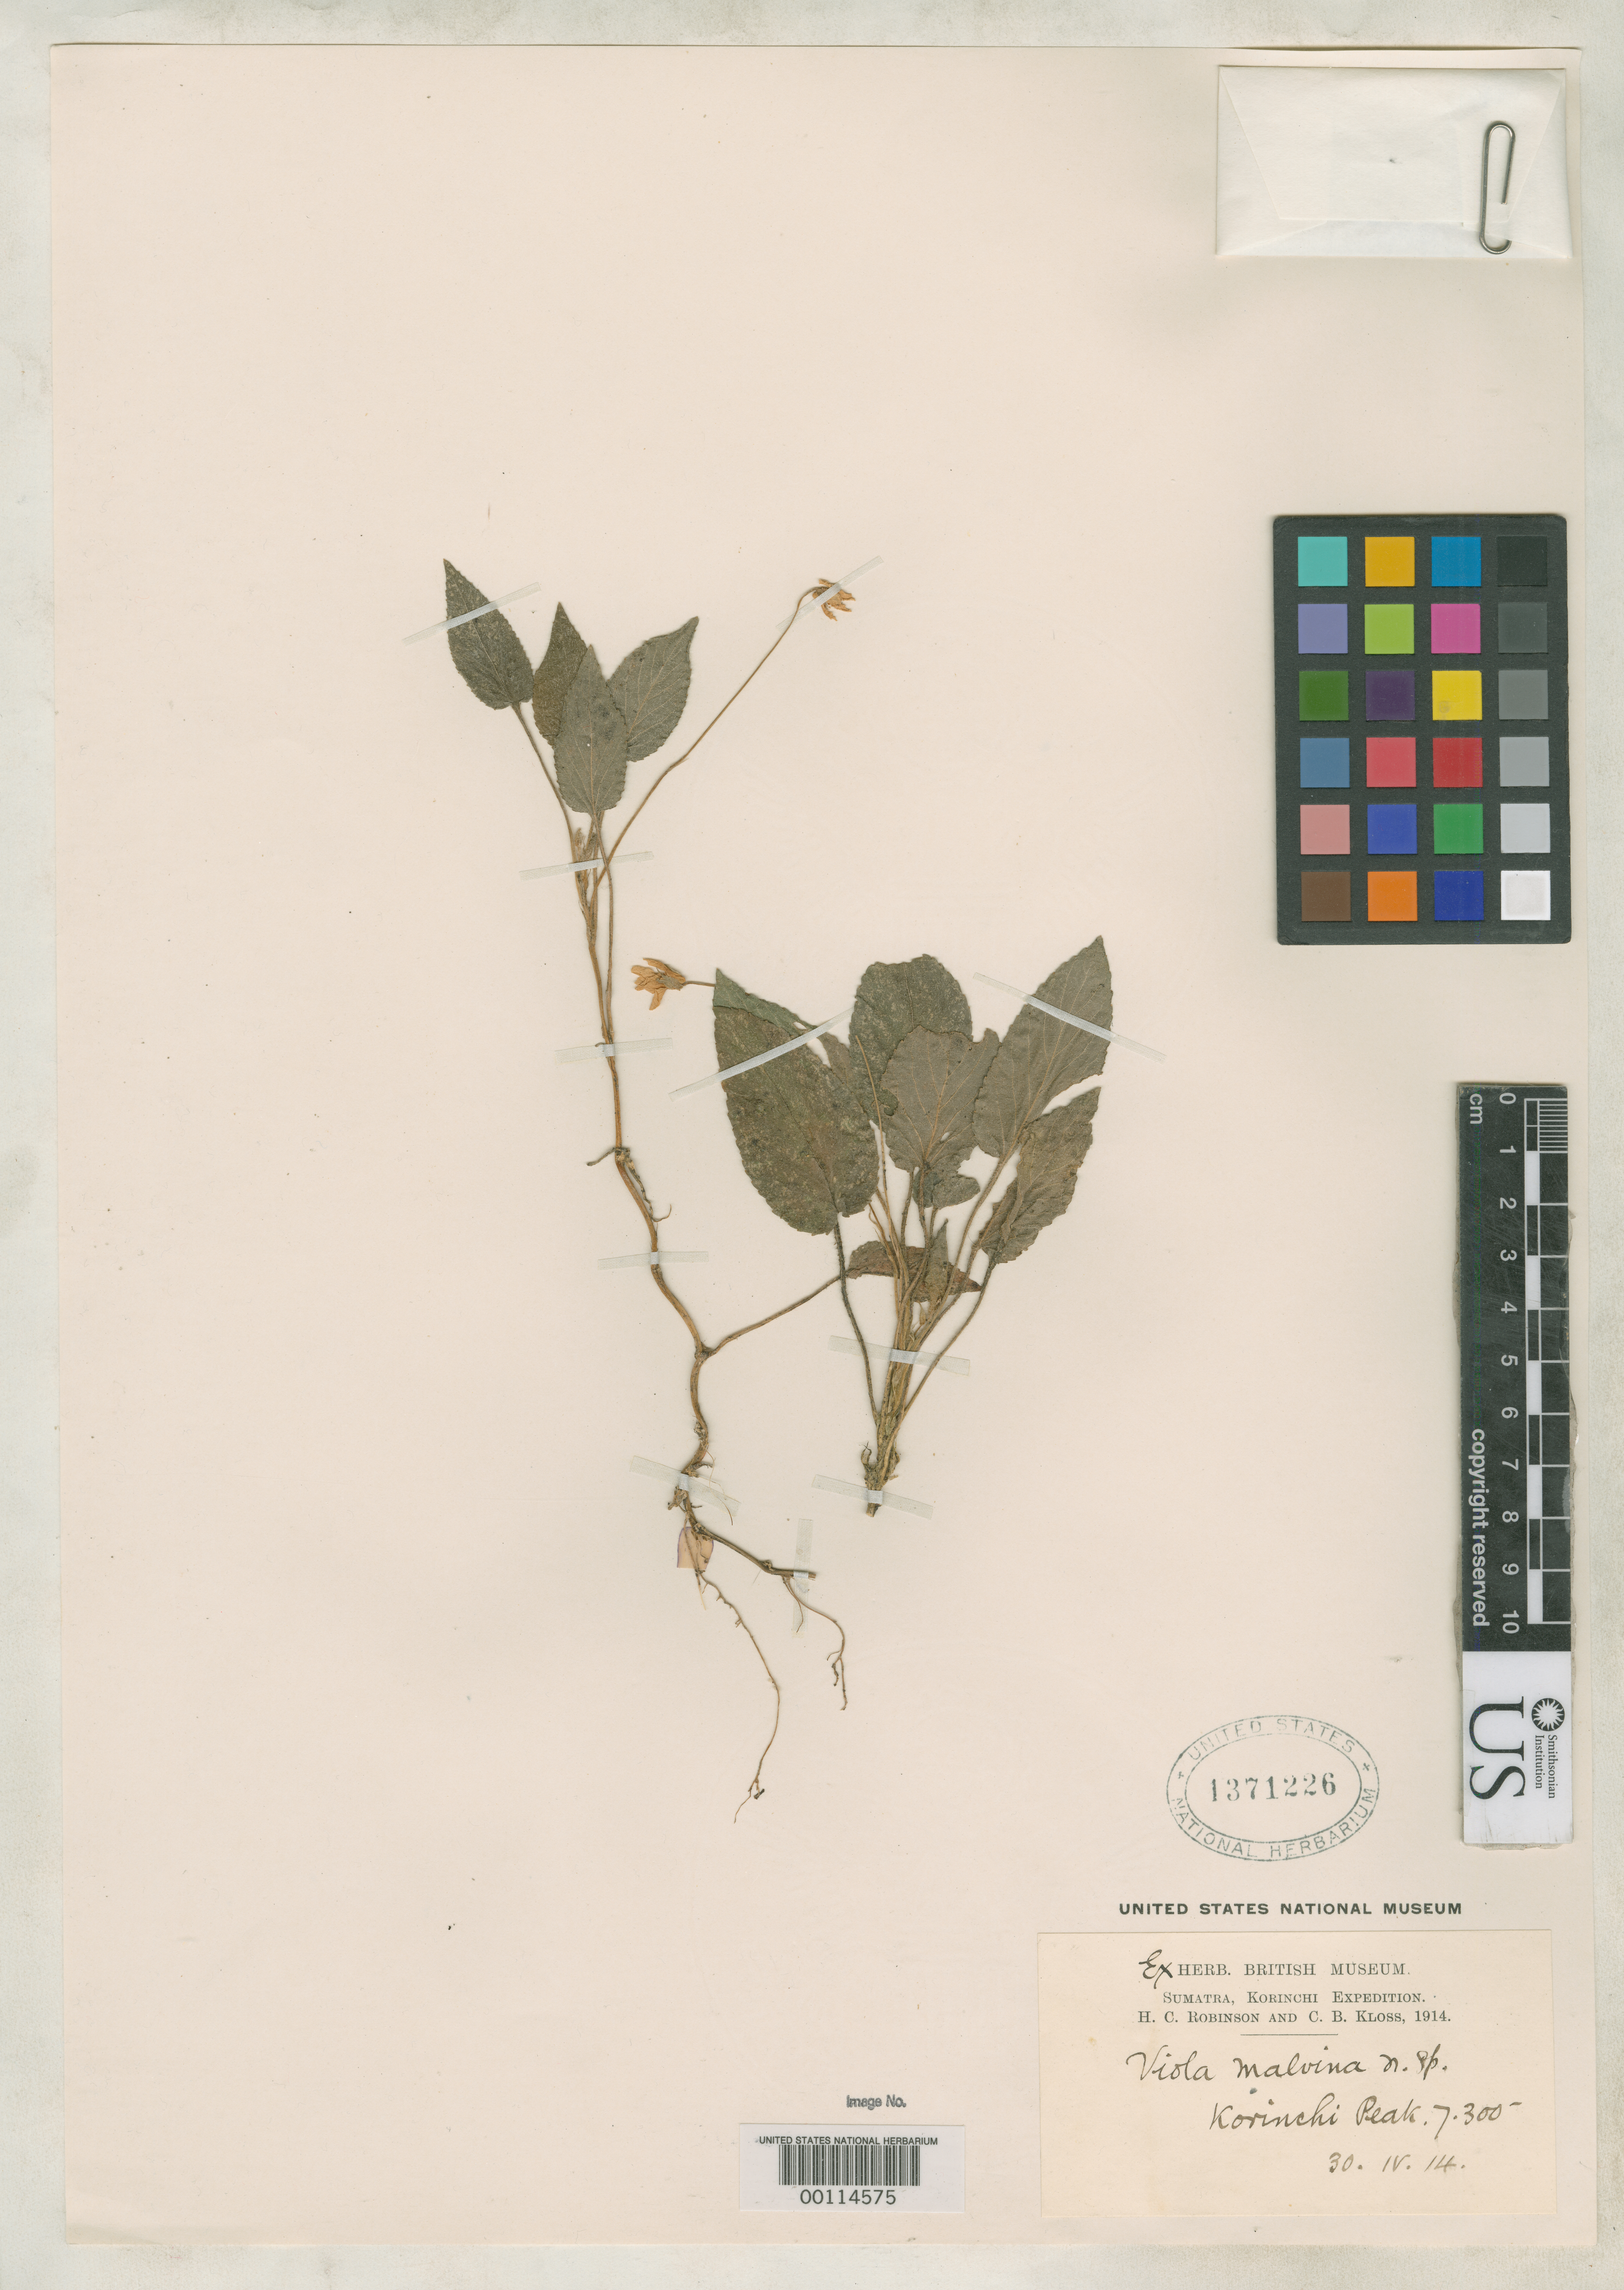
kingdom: Plantae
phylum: Tracheophyta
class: Magnoliopsida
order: Malpighiales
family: Violaceae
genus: Viola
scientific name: Viola malvina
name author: Ridl.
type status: Type Fragment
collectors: H. C. Robinson & C. Kloss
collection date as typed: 30 Apr 1914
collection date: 1914-04-30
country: Indonesia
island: Sumatra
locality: Sumatra.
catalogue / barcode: US 1371226